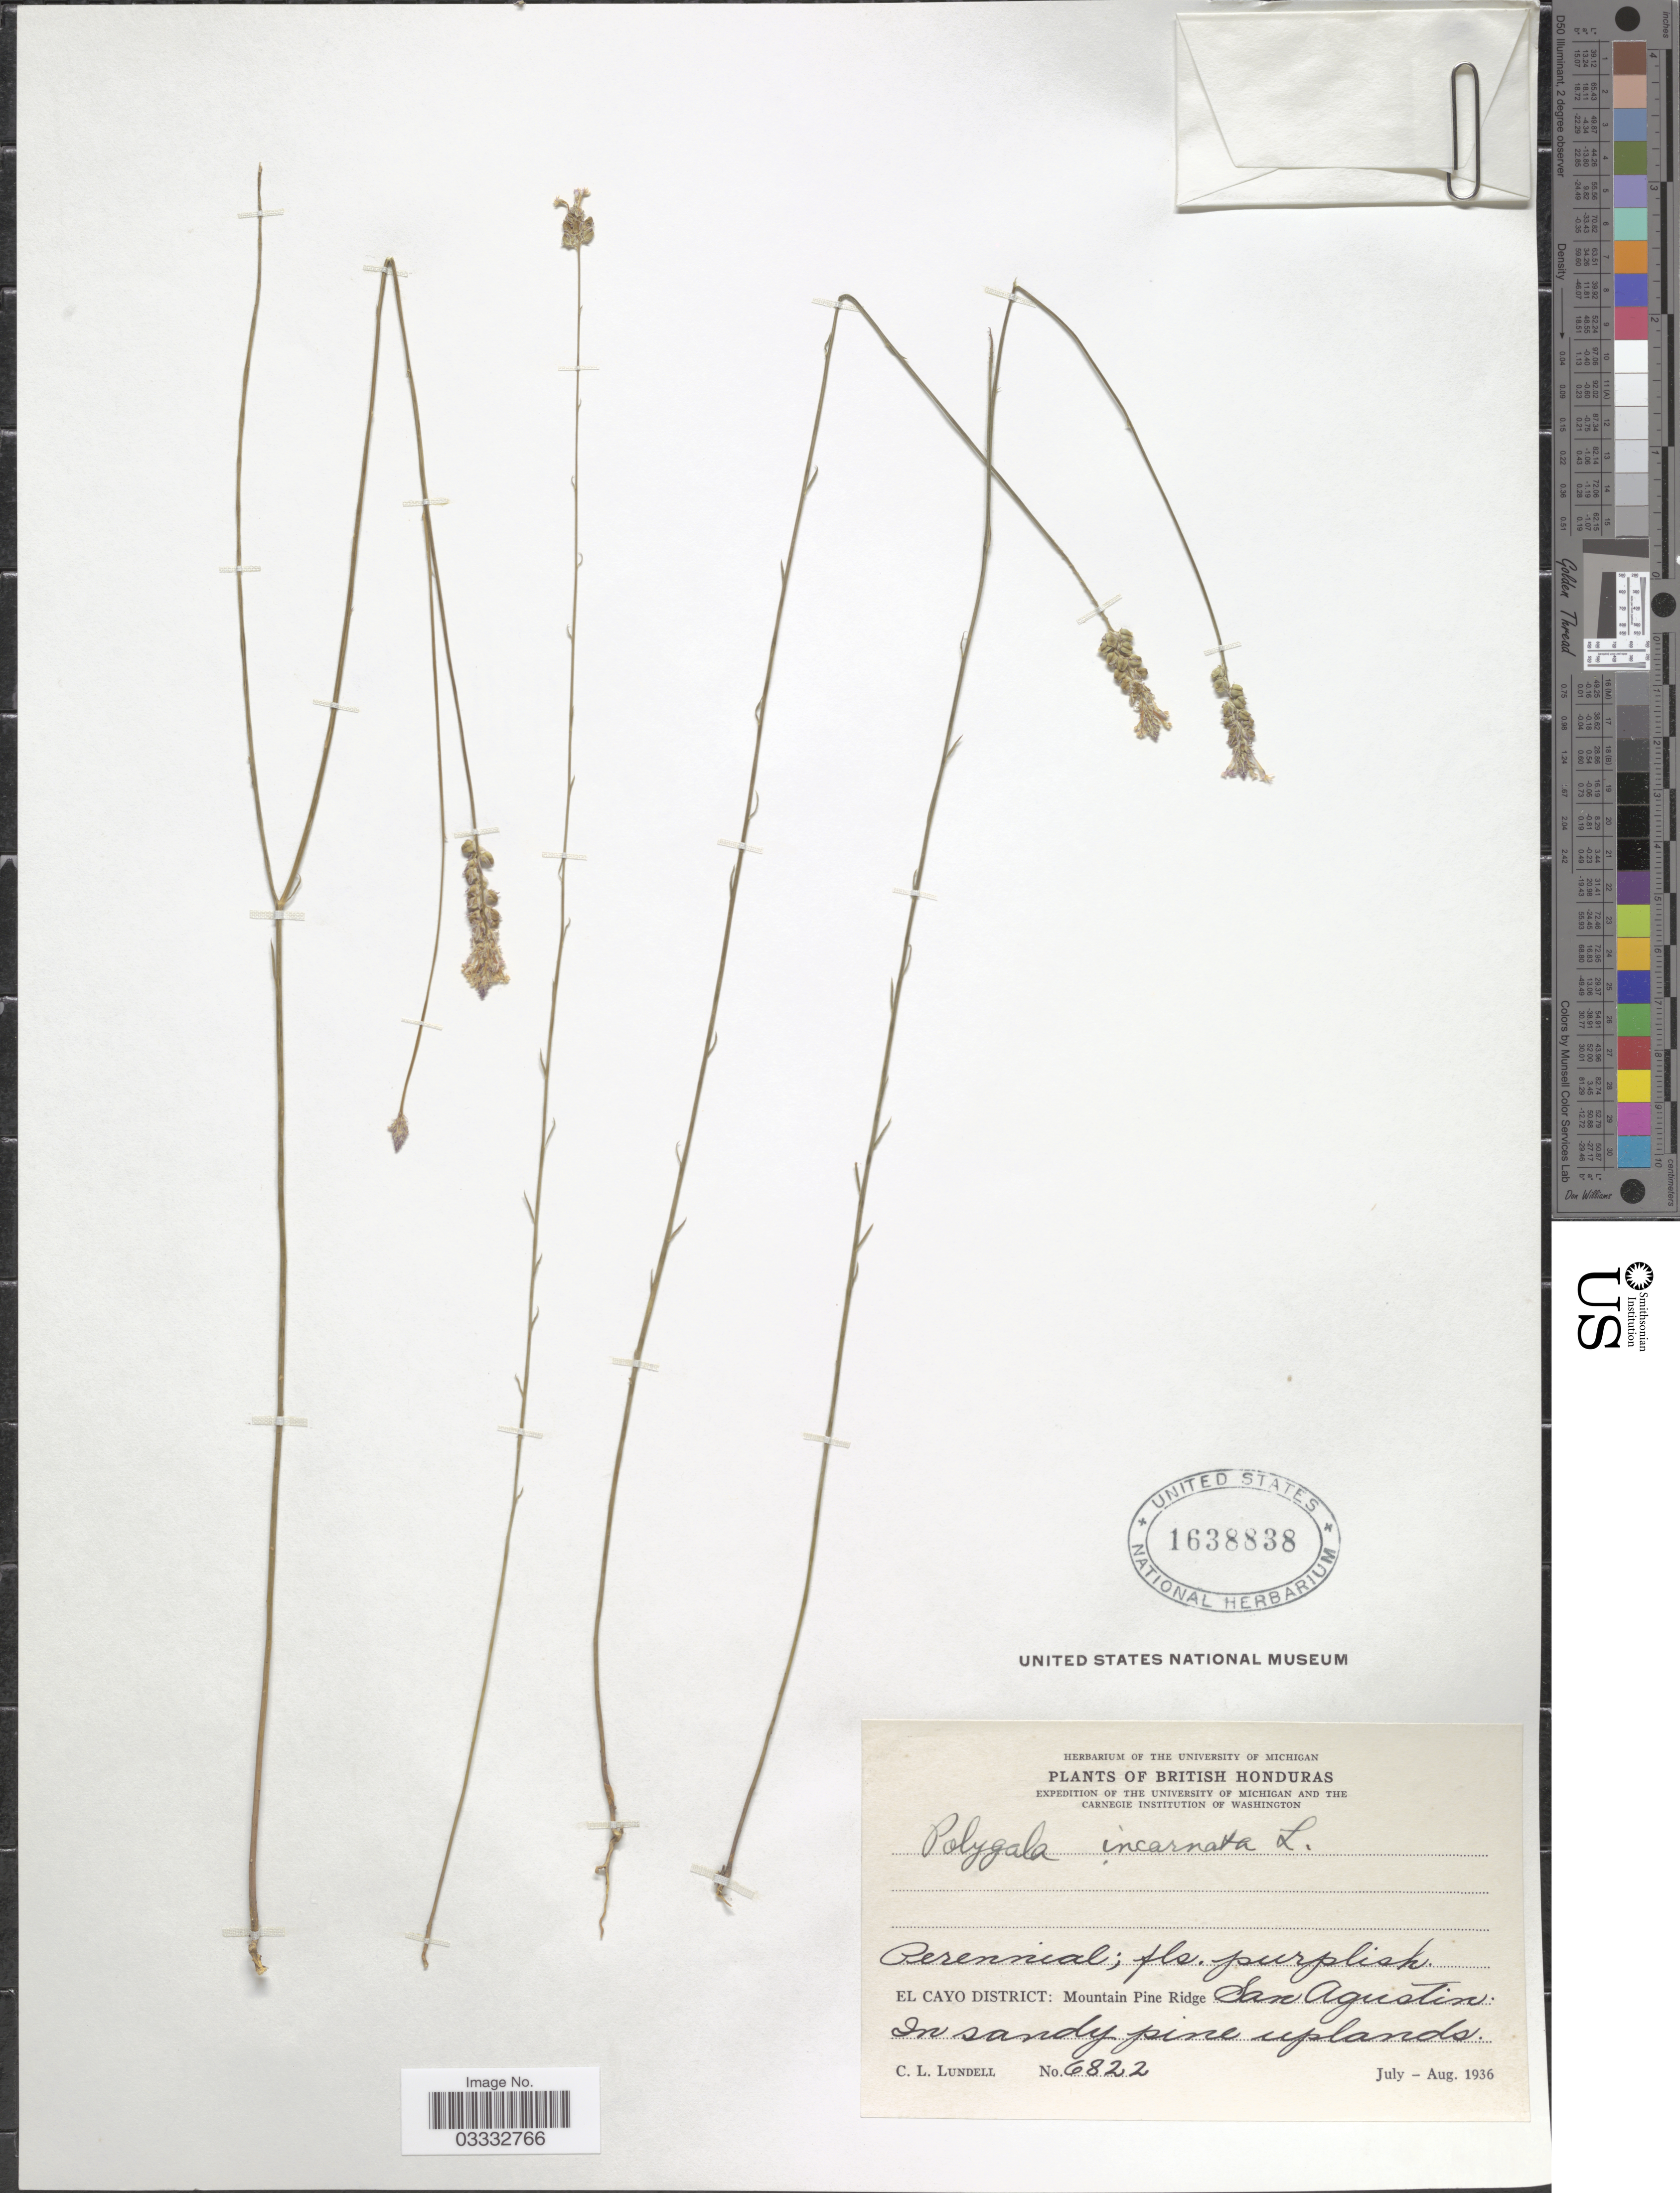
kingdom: Plantae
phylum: Tracheophyta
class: Magnoliopsida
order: Fabales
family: Polygalaceae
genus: Polygala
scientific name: Polygala incarnata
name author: L.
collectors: C. L. Lundell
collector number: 6822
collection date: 1936-07/1936-08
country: Belize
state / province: Cayo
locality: British Honduras. El Cayo District: Mountain Pine Ridge. San Agustin.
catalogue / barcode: US 1638838